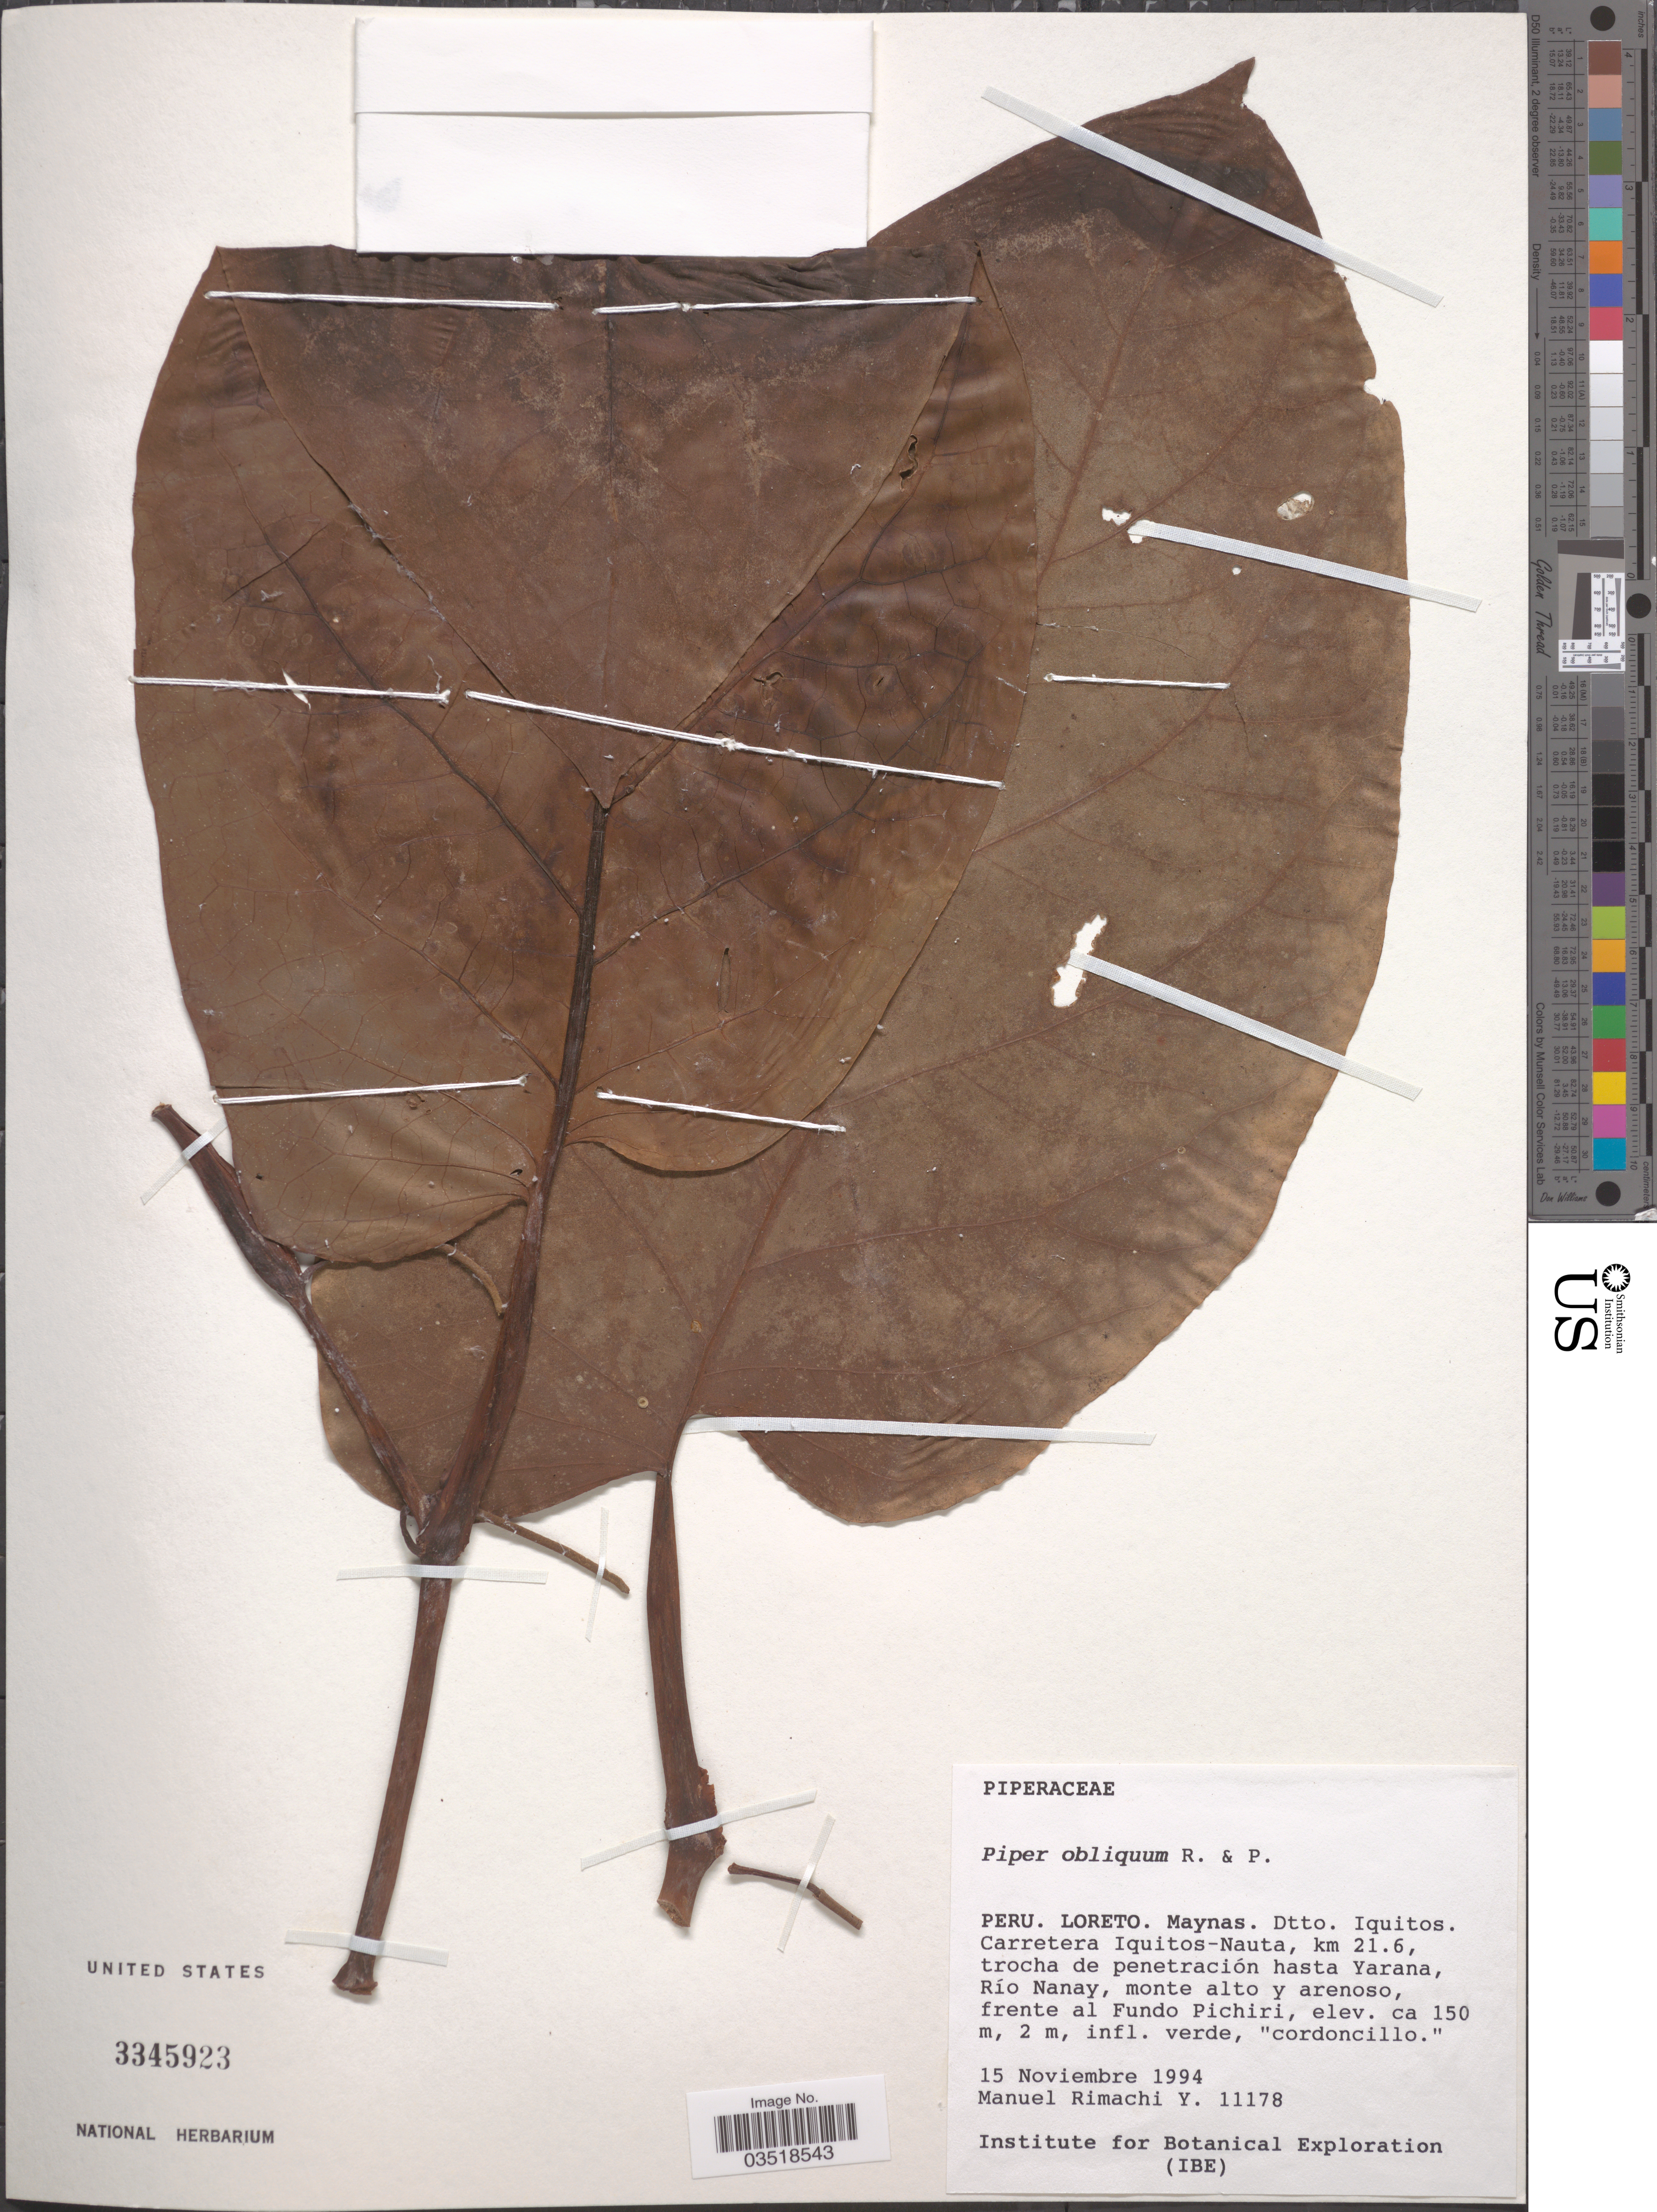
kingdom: Plantae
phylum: Tracheophyta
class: Magnoliopsida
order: Piperales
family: Piperaceae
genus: Piper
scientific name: Piper obliquum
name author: Ruiz & Pav.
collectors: M. Rimachi Y.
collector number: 11178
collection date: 1994-11-15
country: Peru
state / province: Loreto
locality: Maynas. Dtto. Iquitos. Carretera de Iquitos-Nauta, km 21.6, trocha de penetración hasta Yarana, Río Nanay, monte alto y arenoso, frente al Fundo Pichiri.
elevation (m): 150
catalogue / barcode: US 3345923